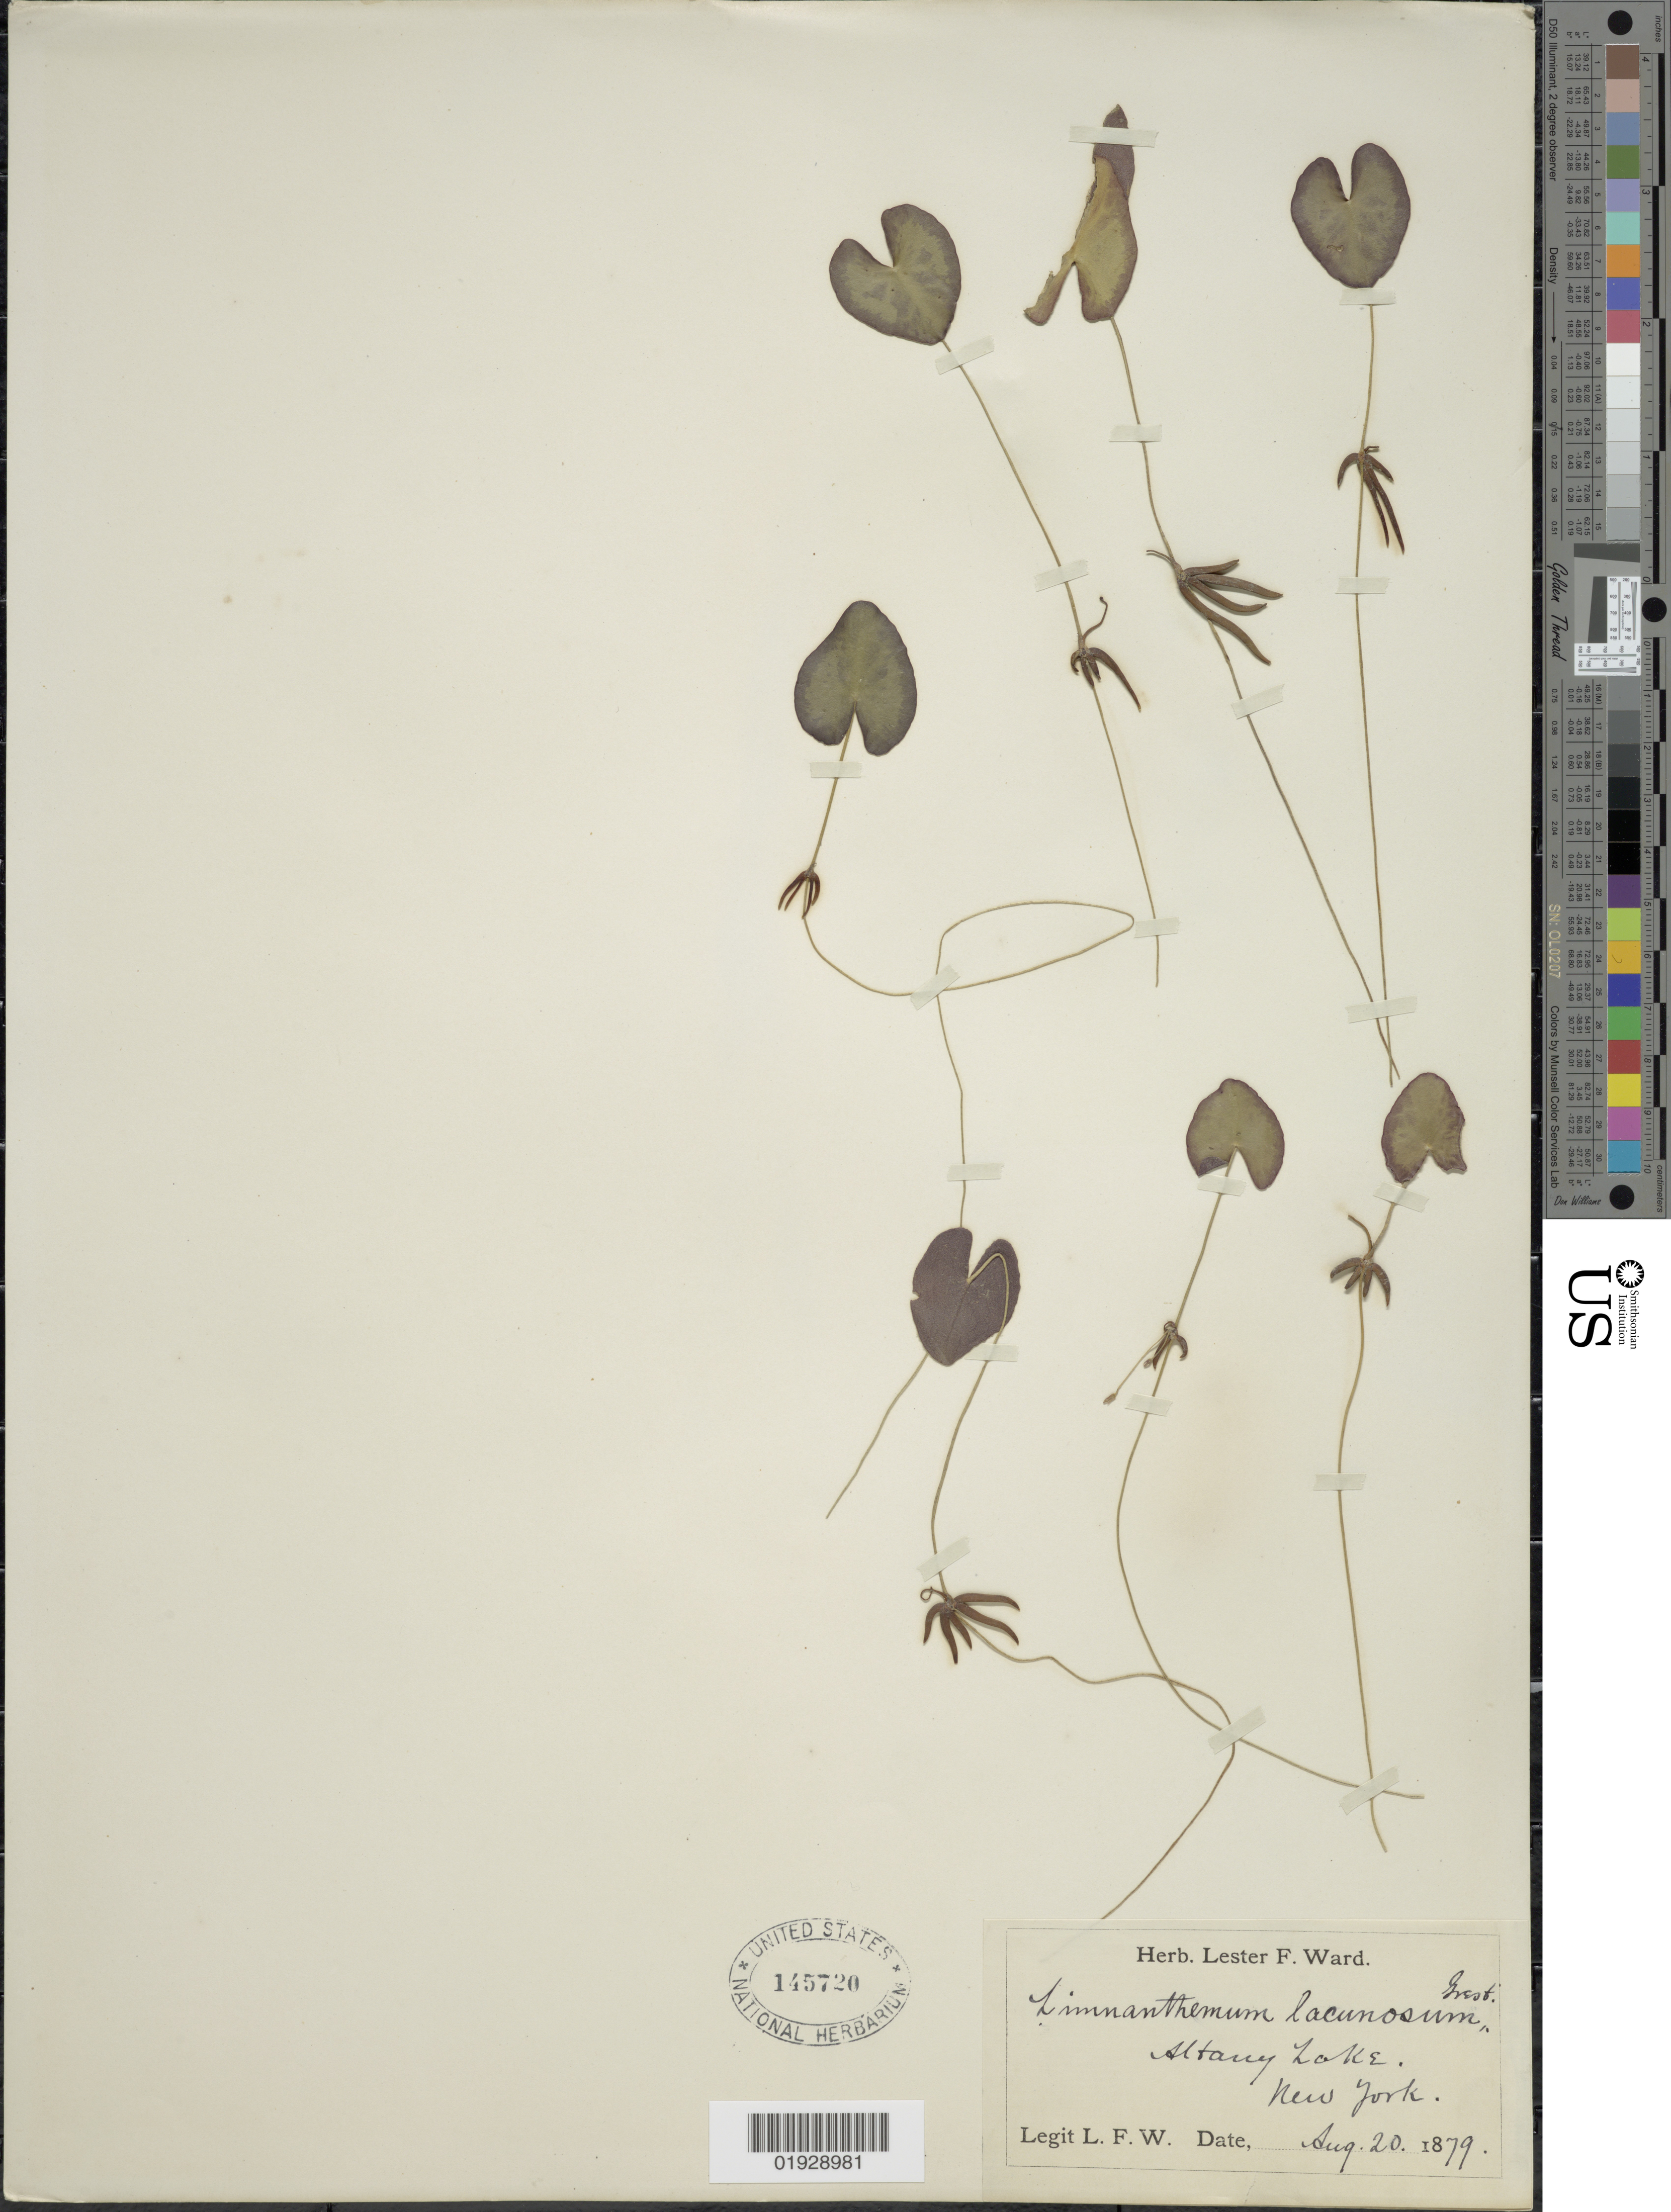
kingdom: Plantae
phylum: Tracheophyta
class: Magnoliopsida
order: Asterales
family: Menyanthaceae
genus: Nymphoides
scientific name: Nymphoides lacunosum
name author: Fernald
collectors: L. F. Ward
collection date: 1879-08-20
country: United States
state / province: New York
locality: Albany Lake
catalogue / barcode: US 145720